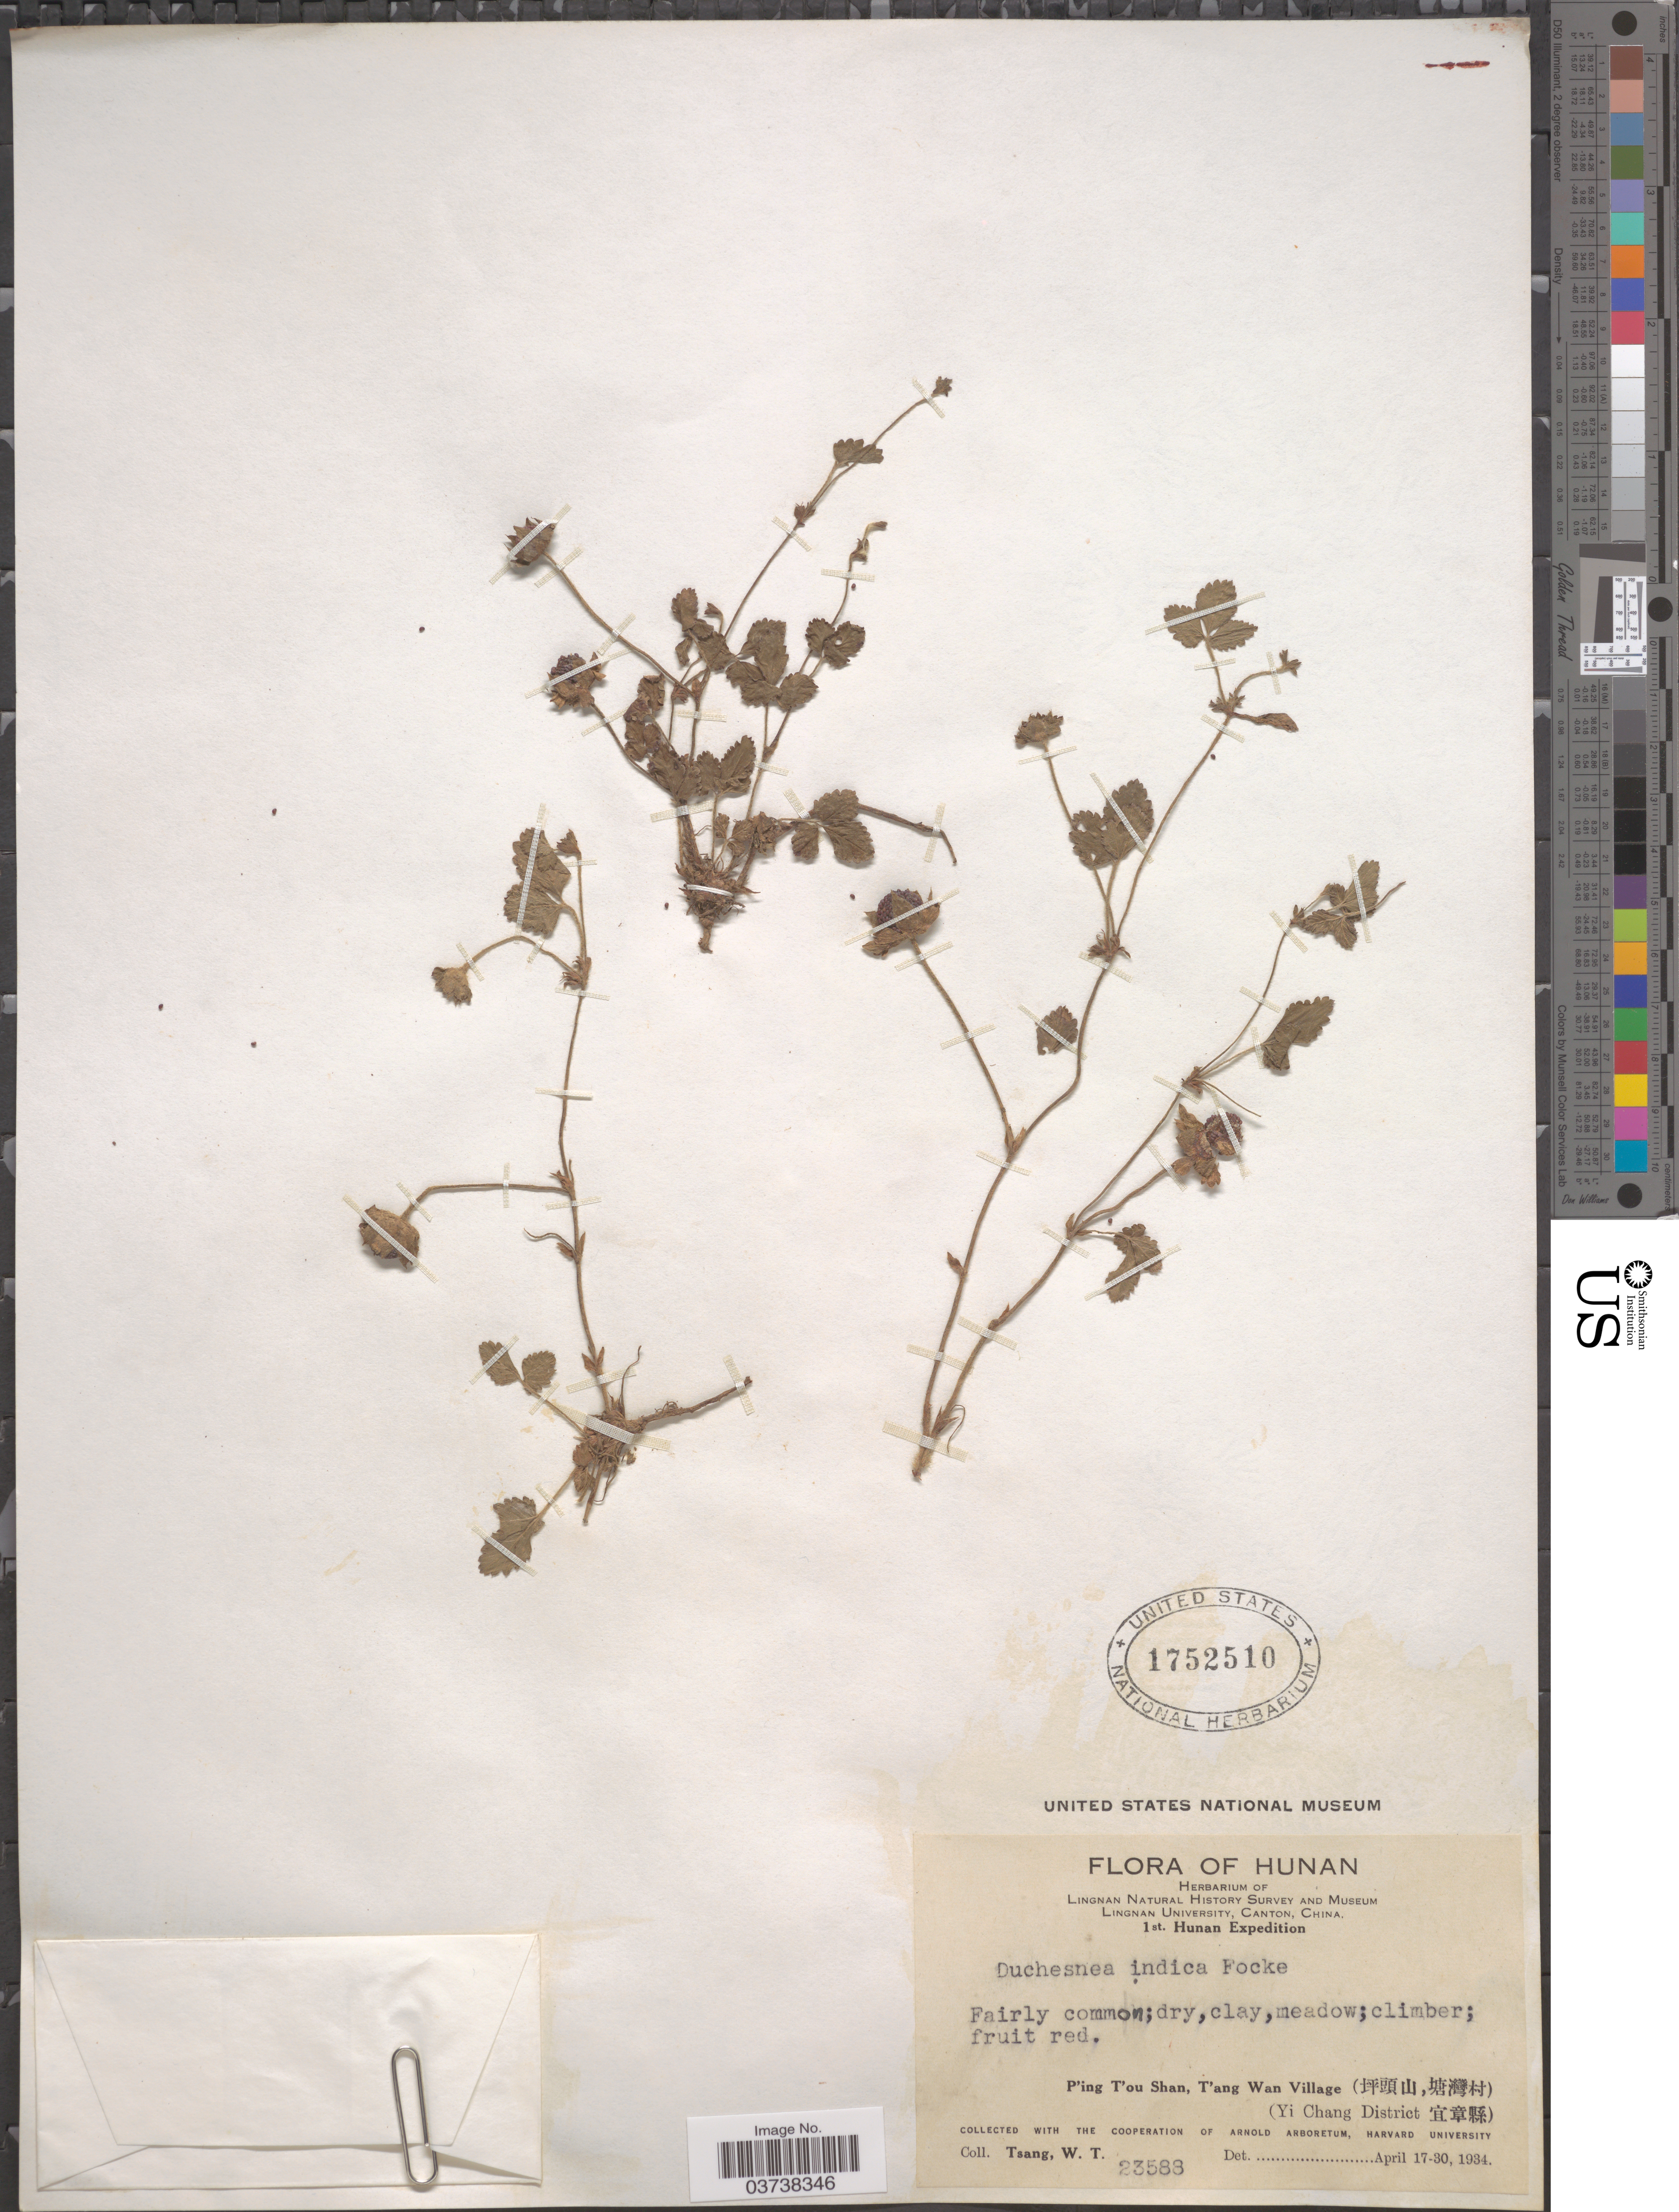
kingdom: Plantae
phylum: Tracheophyta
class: Magnoliopsida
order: Rosales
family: Rosaceae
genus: Potentilla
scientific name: Potentilla indica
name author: (Andrews) Th. Wolf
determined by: Strong, Mark T., (BOT), Smithsonian Institution - National Museum of Natural History (UNITED STATES)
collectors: W. T. Tsang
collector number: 23588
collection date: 1934-04-17/1934-04-30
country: China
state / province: Hunan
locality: P'ing T'ou Shan, T'ang Wan Village (X). (Yi Chang District X).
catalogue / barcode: US 1752510